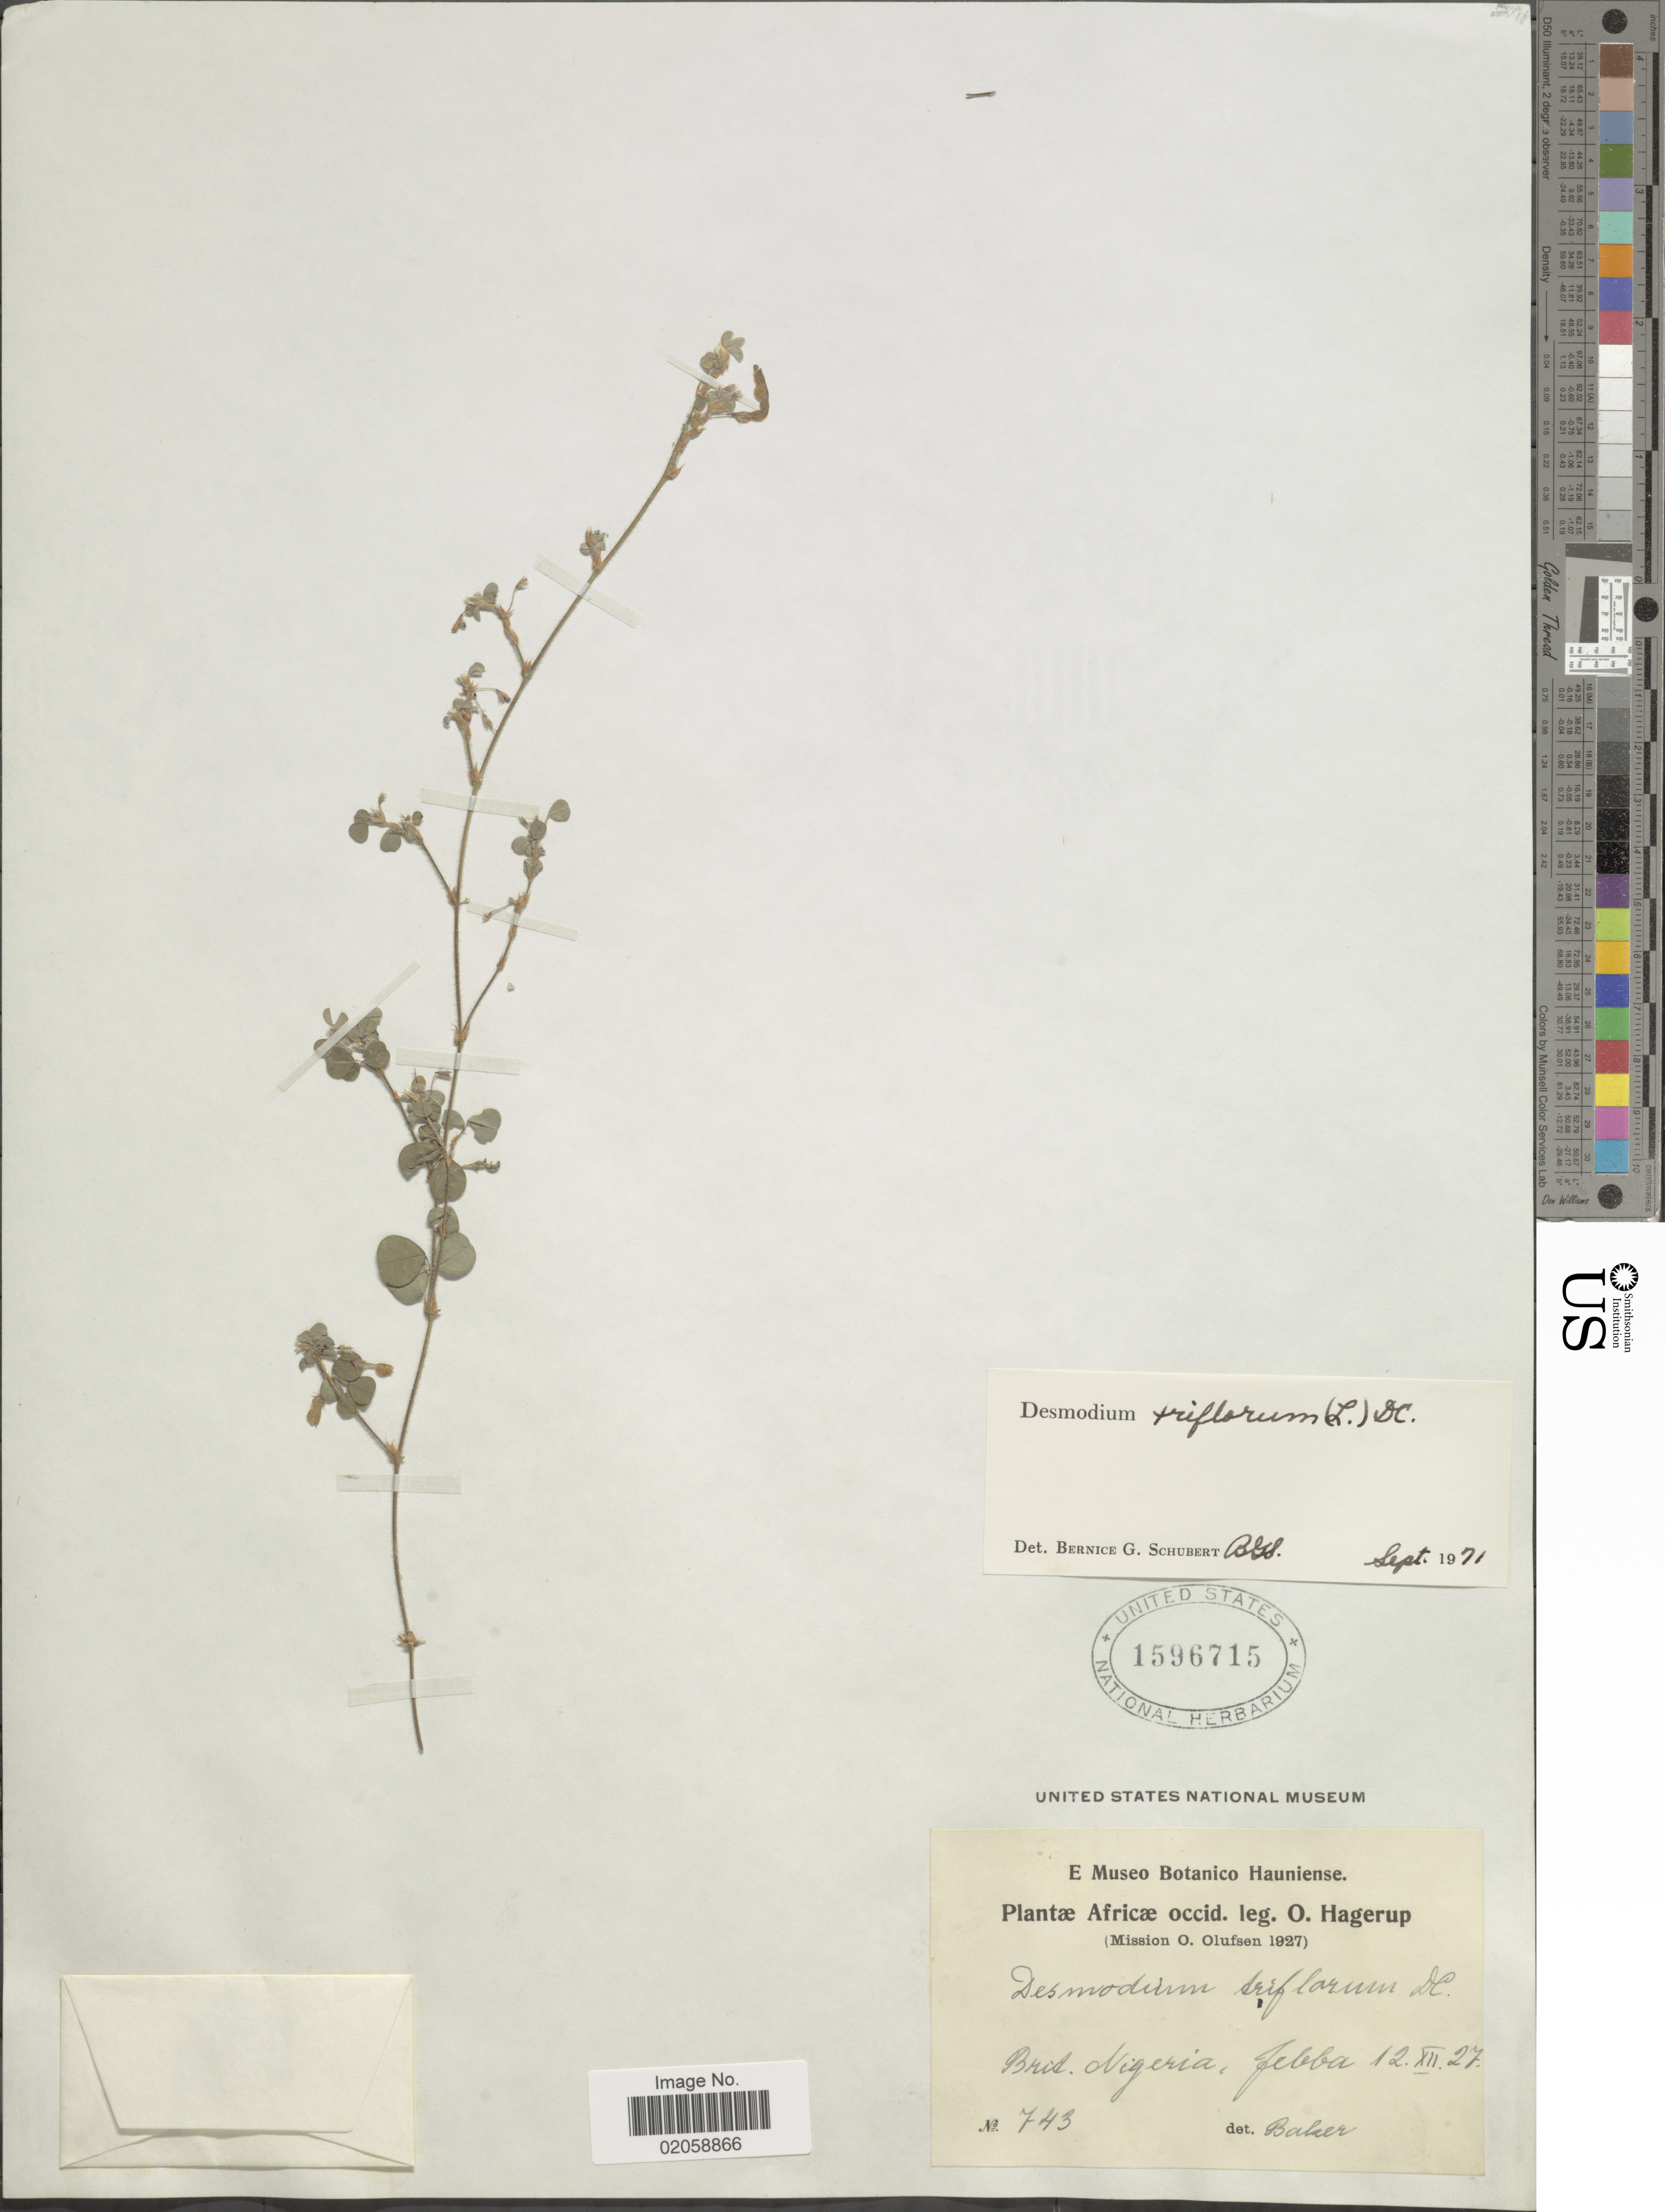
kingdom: Plantae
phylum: Tracheophyta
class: Magnoliopsida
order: Fabales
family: Fabaceae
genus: Grona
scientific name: Grona triflora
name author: (L.) H. Ohashi & K. Ohashi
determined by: Strong, Mark T., (BOT), Smithsonian Institution - National Museum of Natural History (UNITED STATES)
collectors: O. Hagerup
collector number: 743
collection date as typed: Transcribed d/m/y: 12/12/27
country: Nigeria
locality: Brit. Nigeria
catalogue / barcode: US 1596715